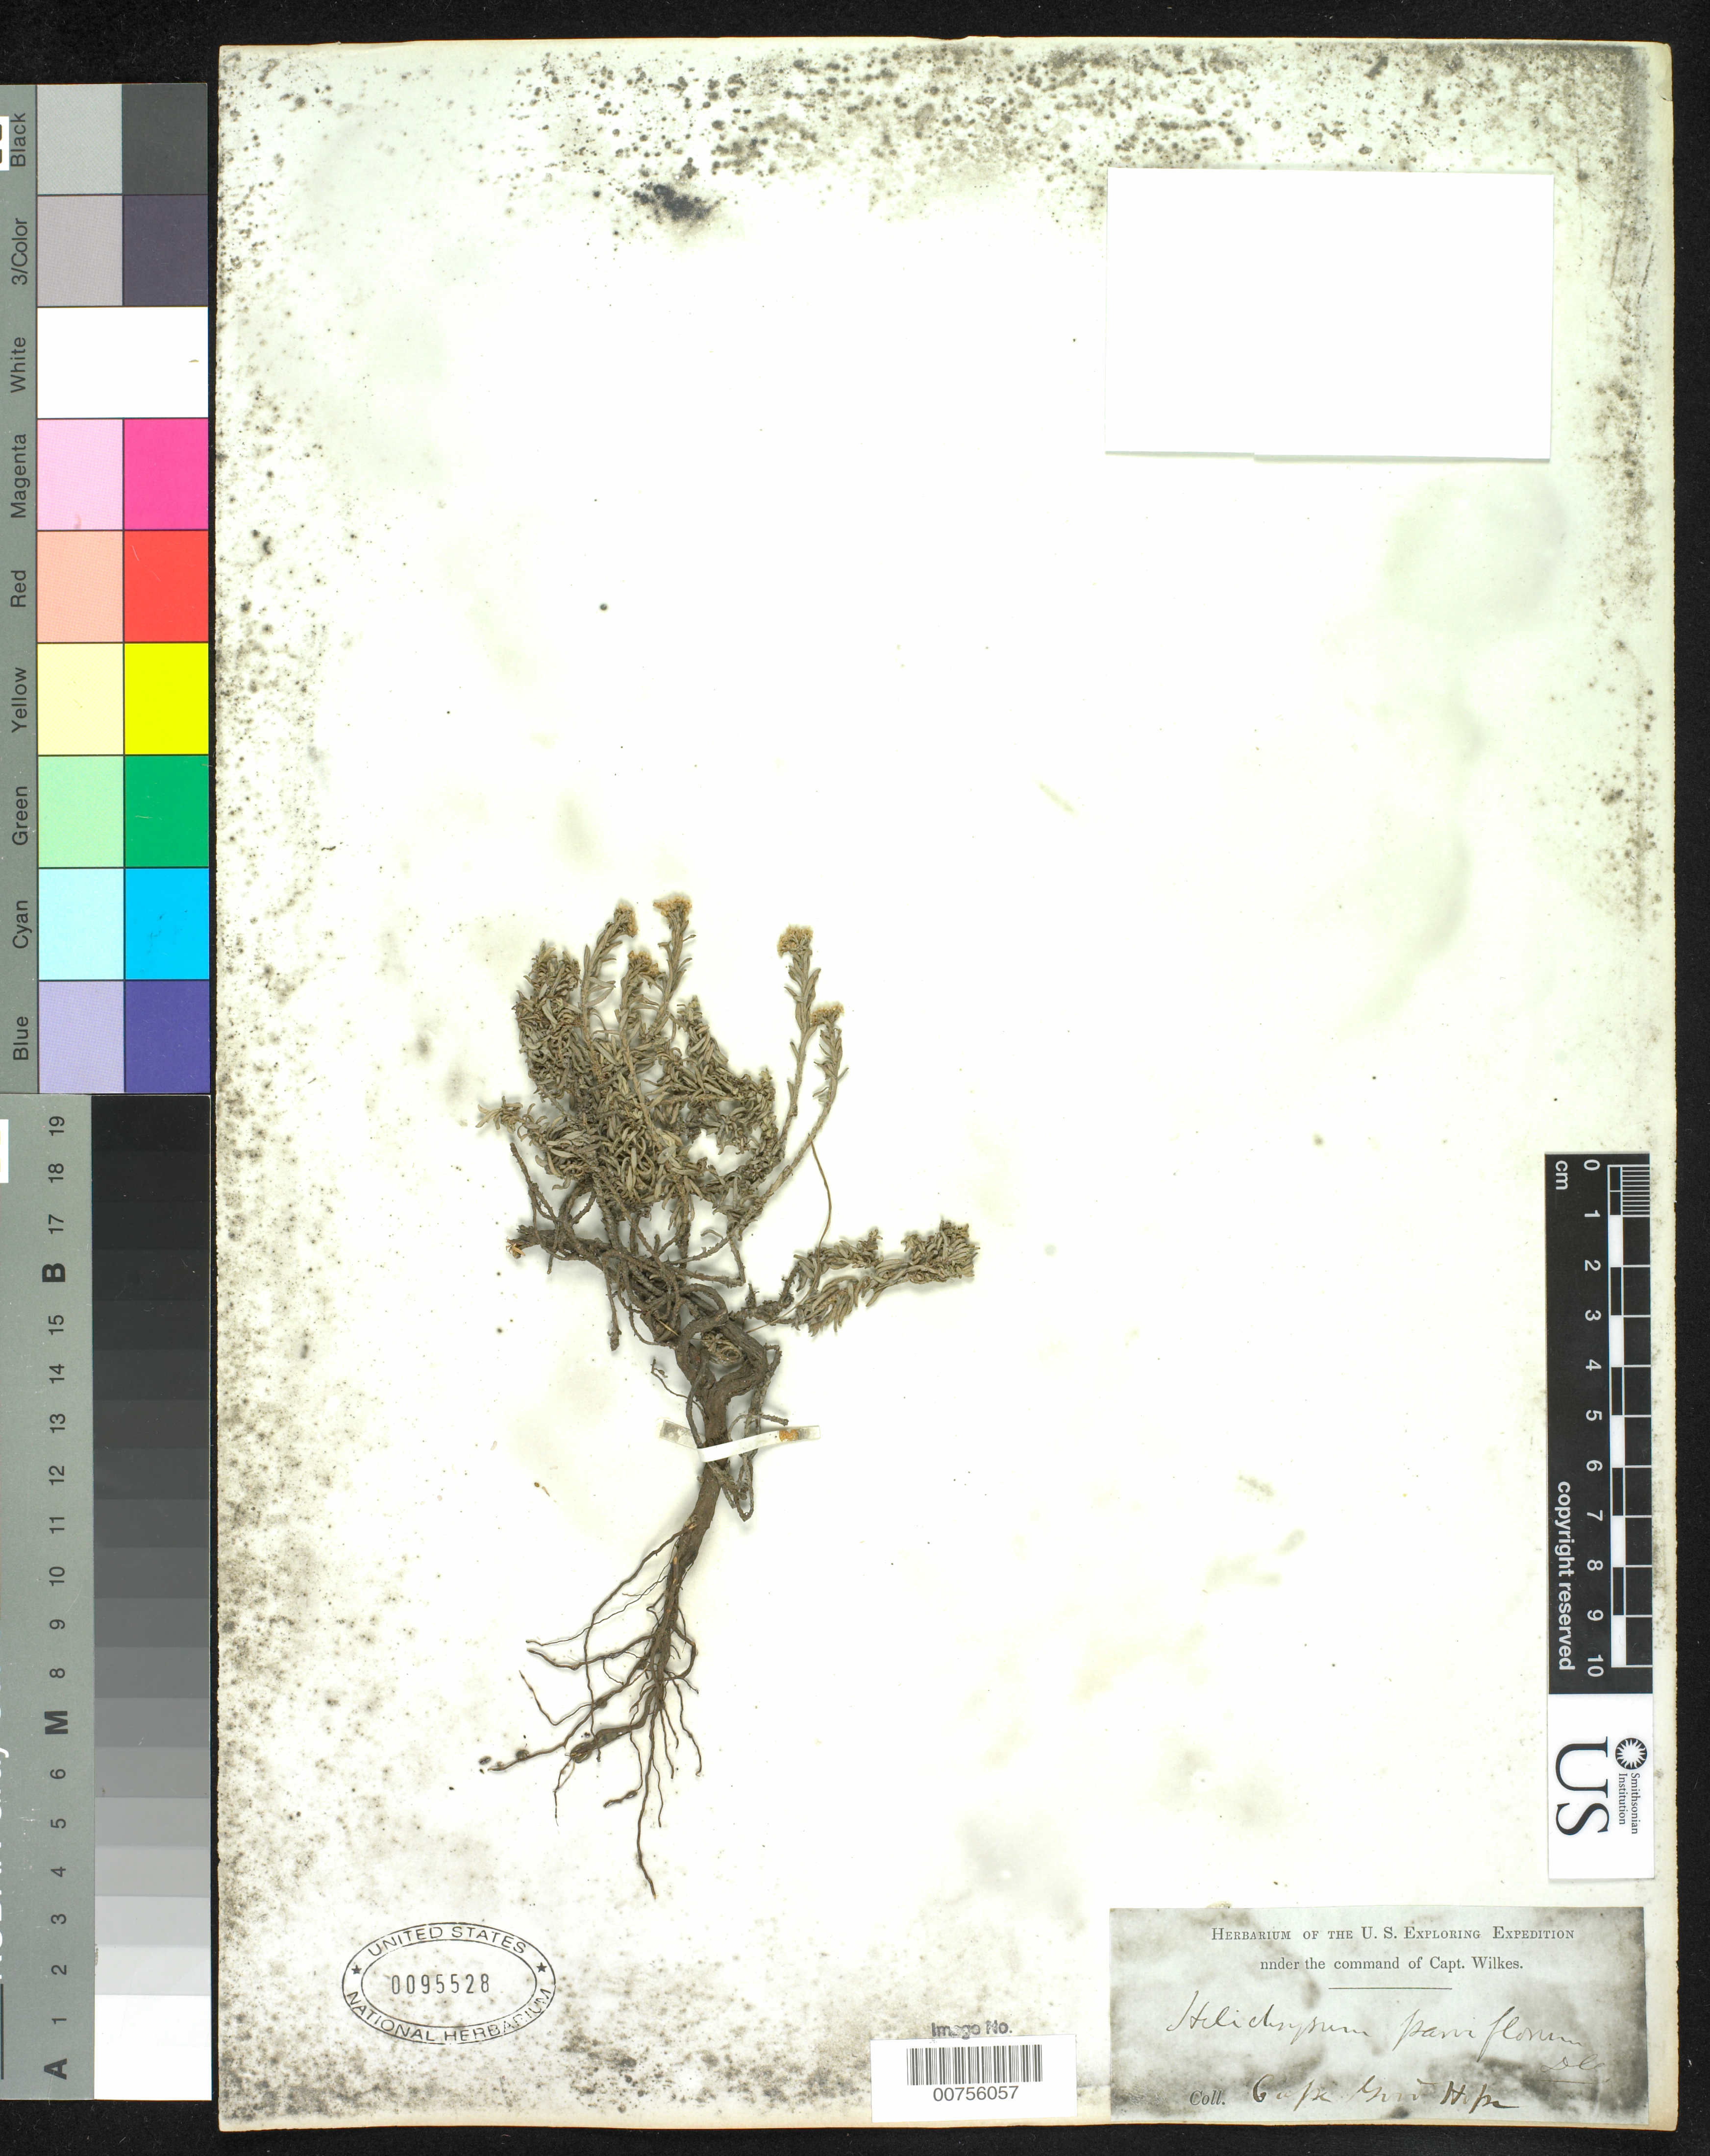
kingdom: Plantae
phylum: Tracheophyta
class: Magnoliopsida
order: Asterales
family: Asteraceae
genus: Helichrysum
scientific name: Helichrysum parviflorum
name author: (Lam.) DC.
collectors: Wilkes Explor. Exped.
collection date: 1838/1842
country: South Africa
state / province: Western Cape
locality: Cape of Good Hope. Cape Town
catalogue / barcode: US 95528